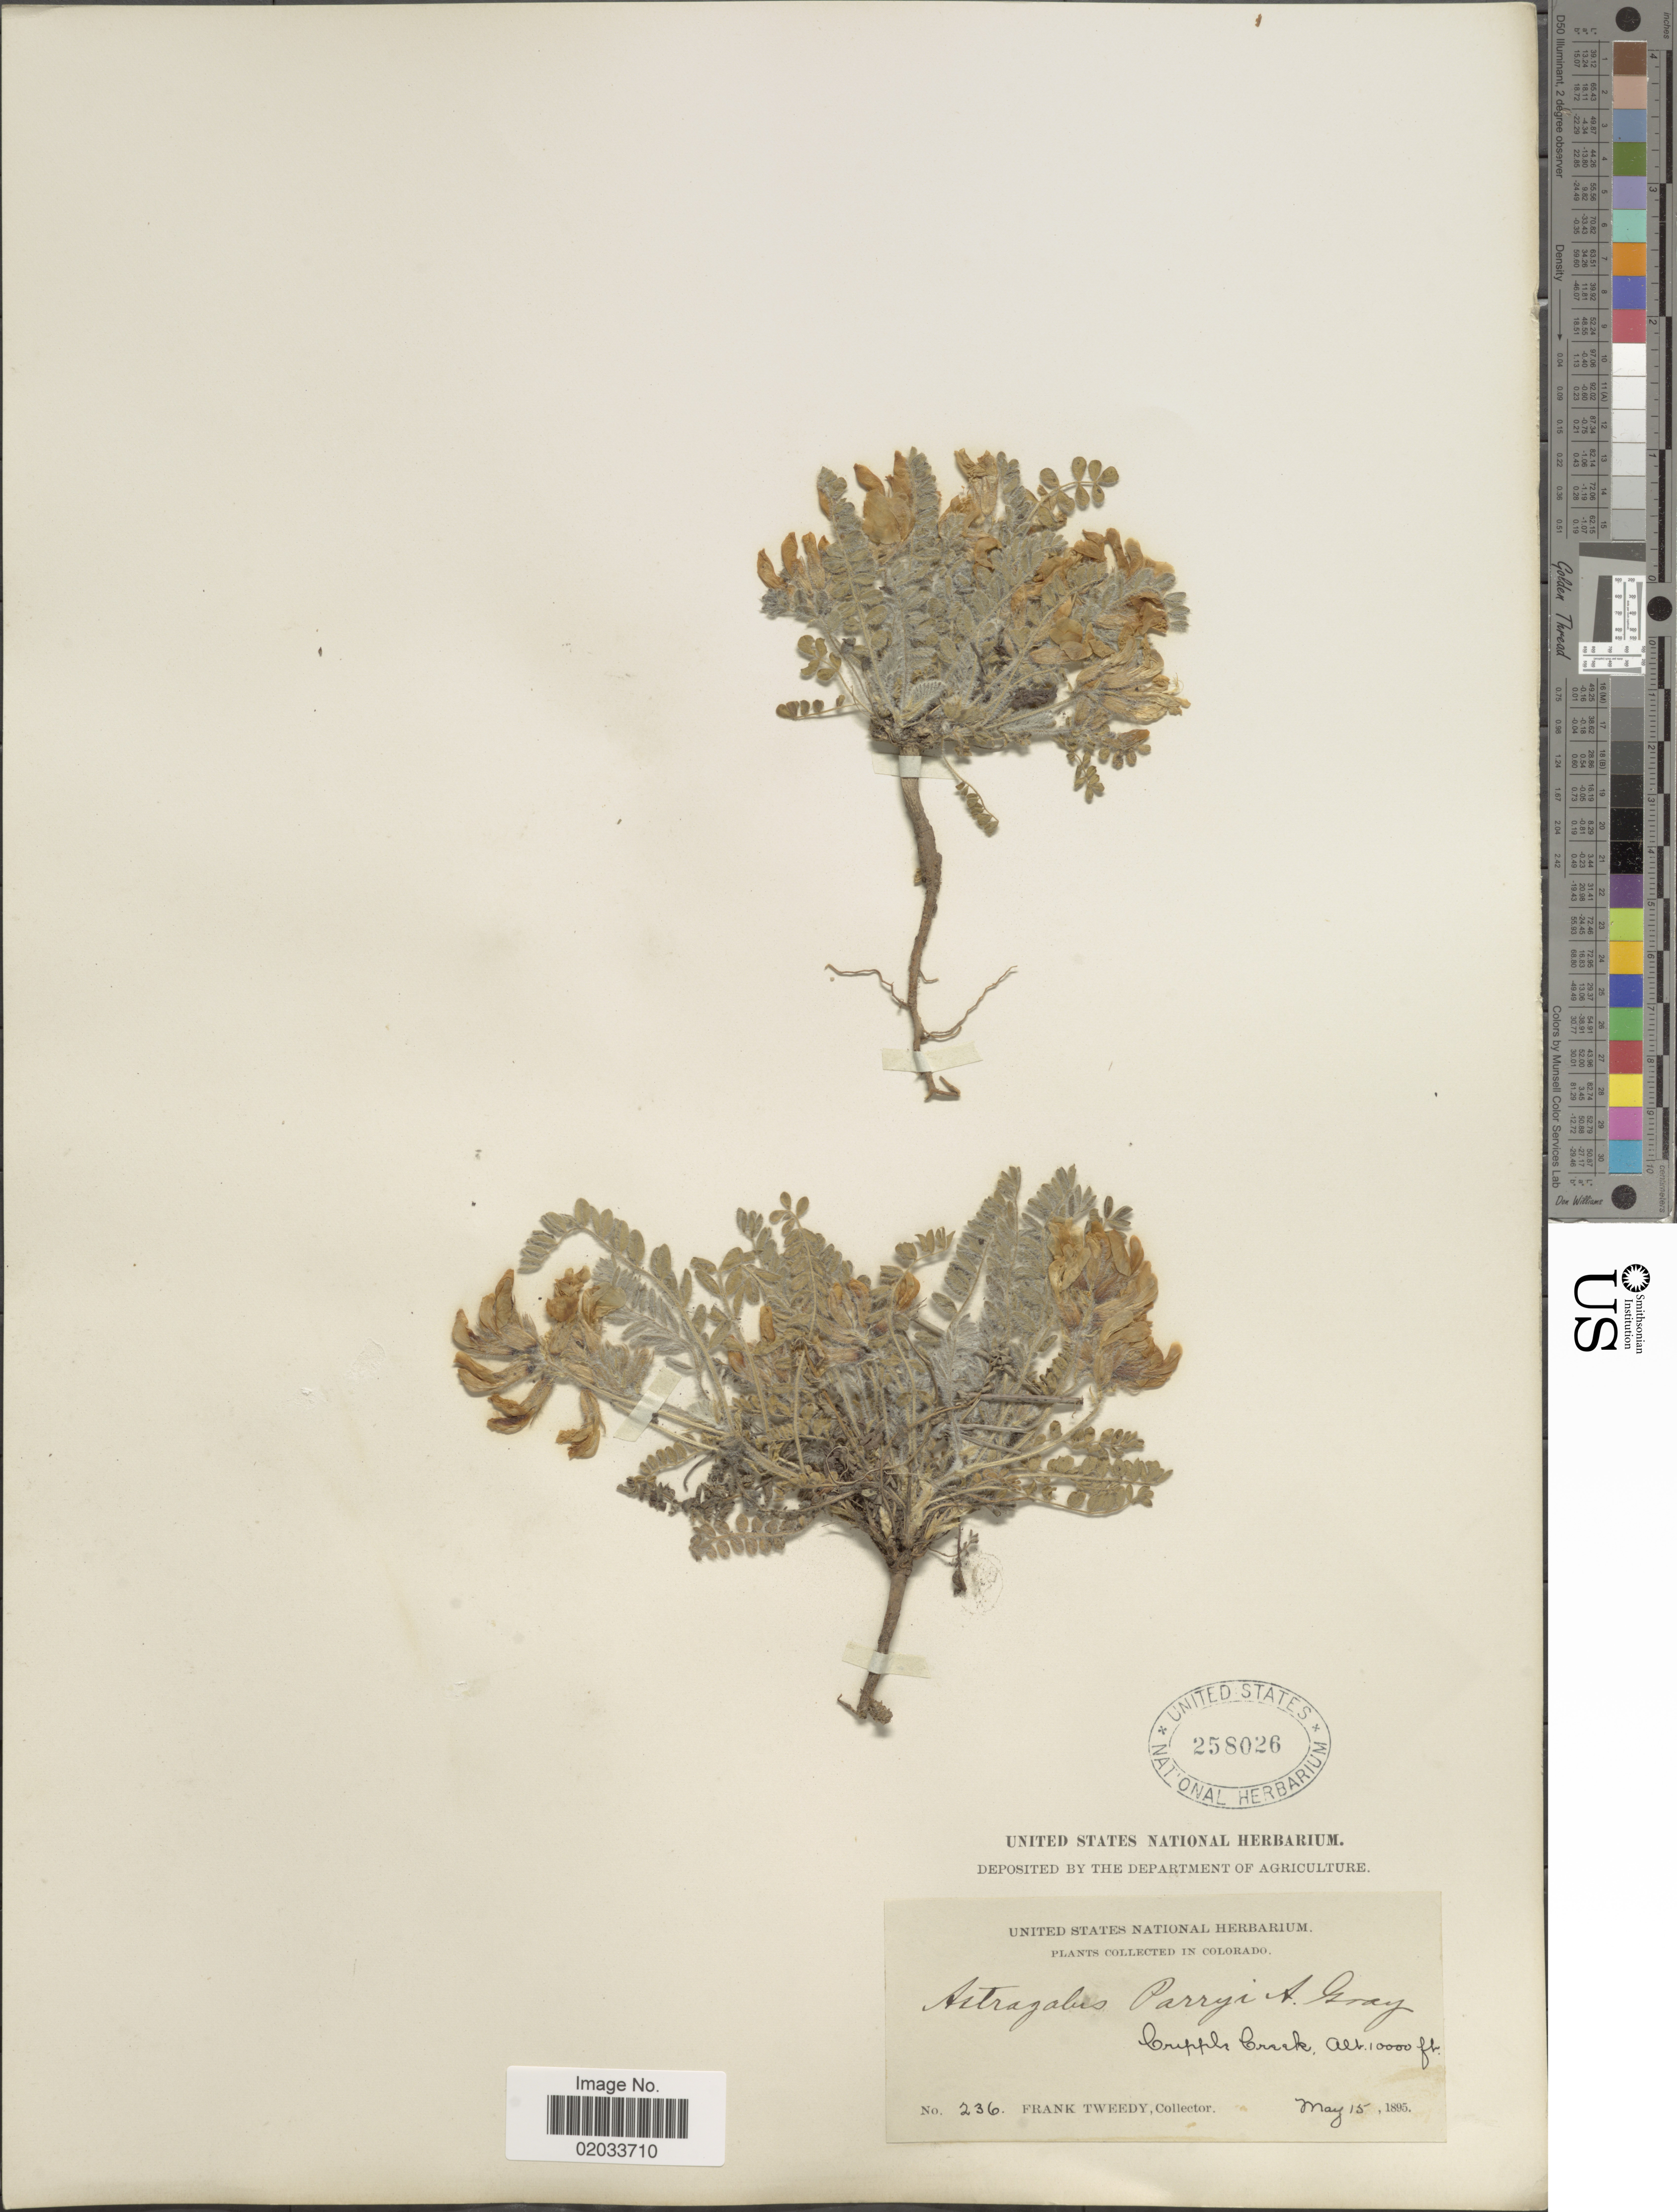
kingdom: Plantae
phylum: Tracheophyta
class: Magnoliopsida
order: Fabales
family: Fabaceae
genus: Astragalus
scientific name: Astragalus parryi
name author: A. Gray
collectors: F. Tweedy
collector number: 236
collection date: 1895-05-15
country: United States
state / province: Colorado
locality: Cripple Creek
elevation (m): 305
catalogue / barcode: US 258026